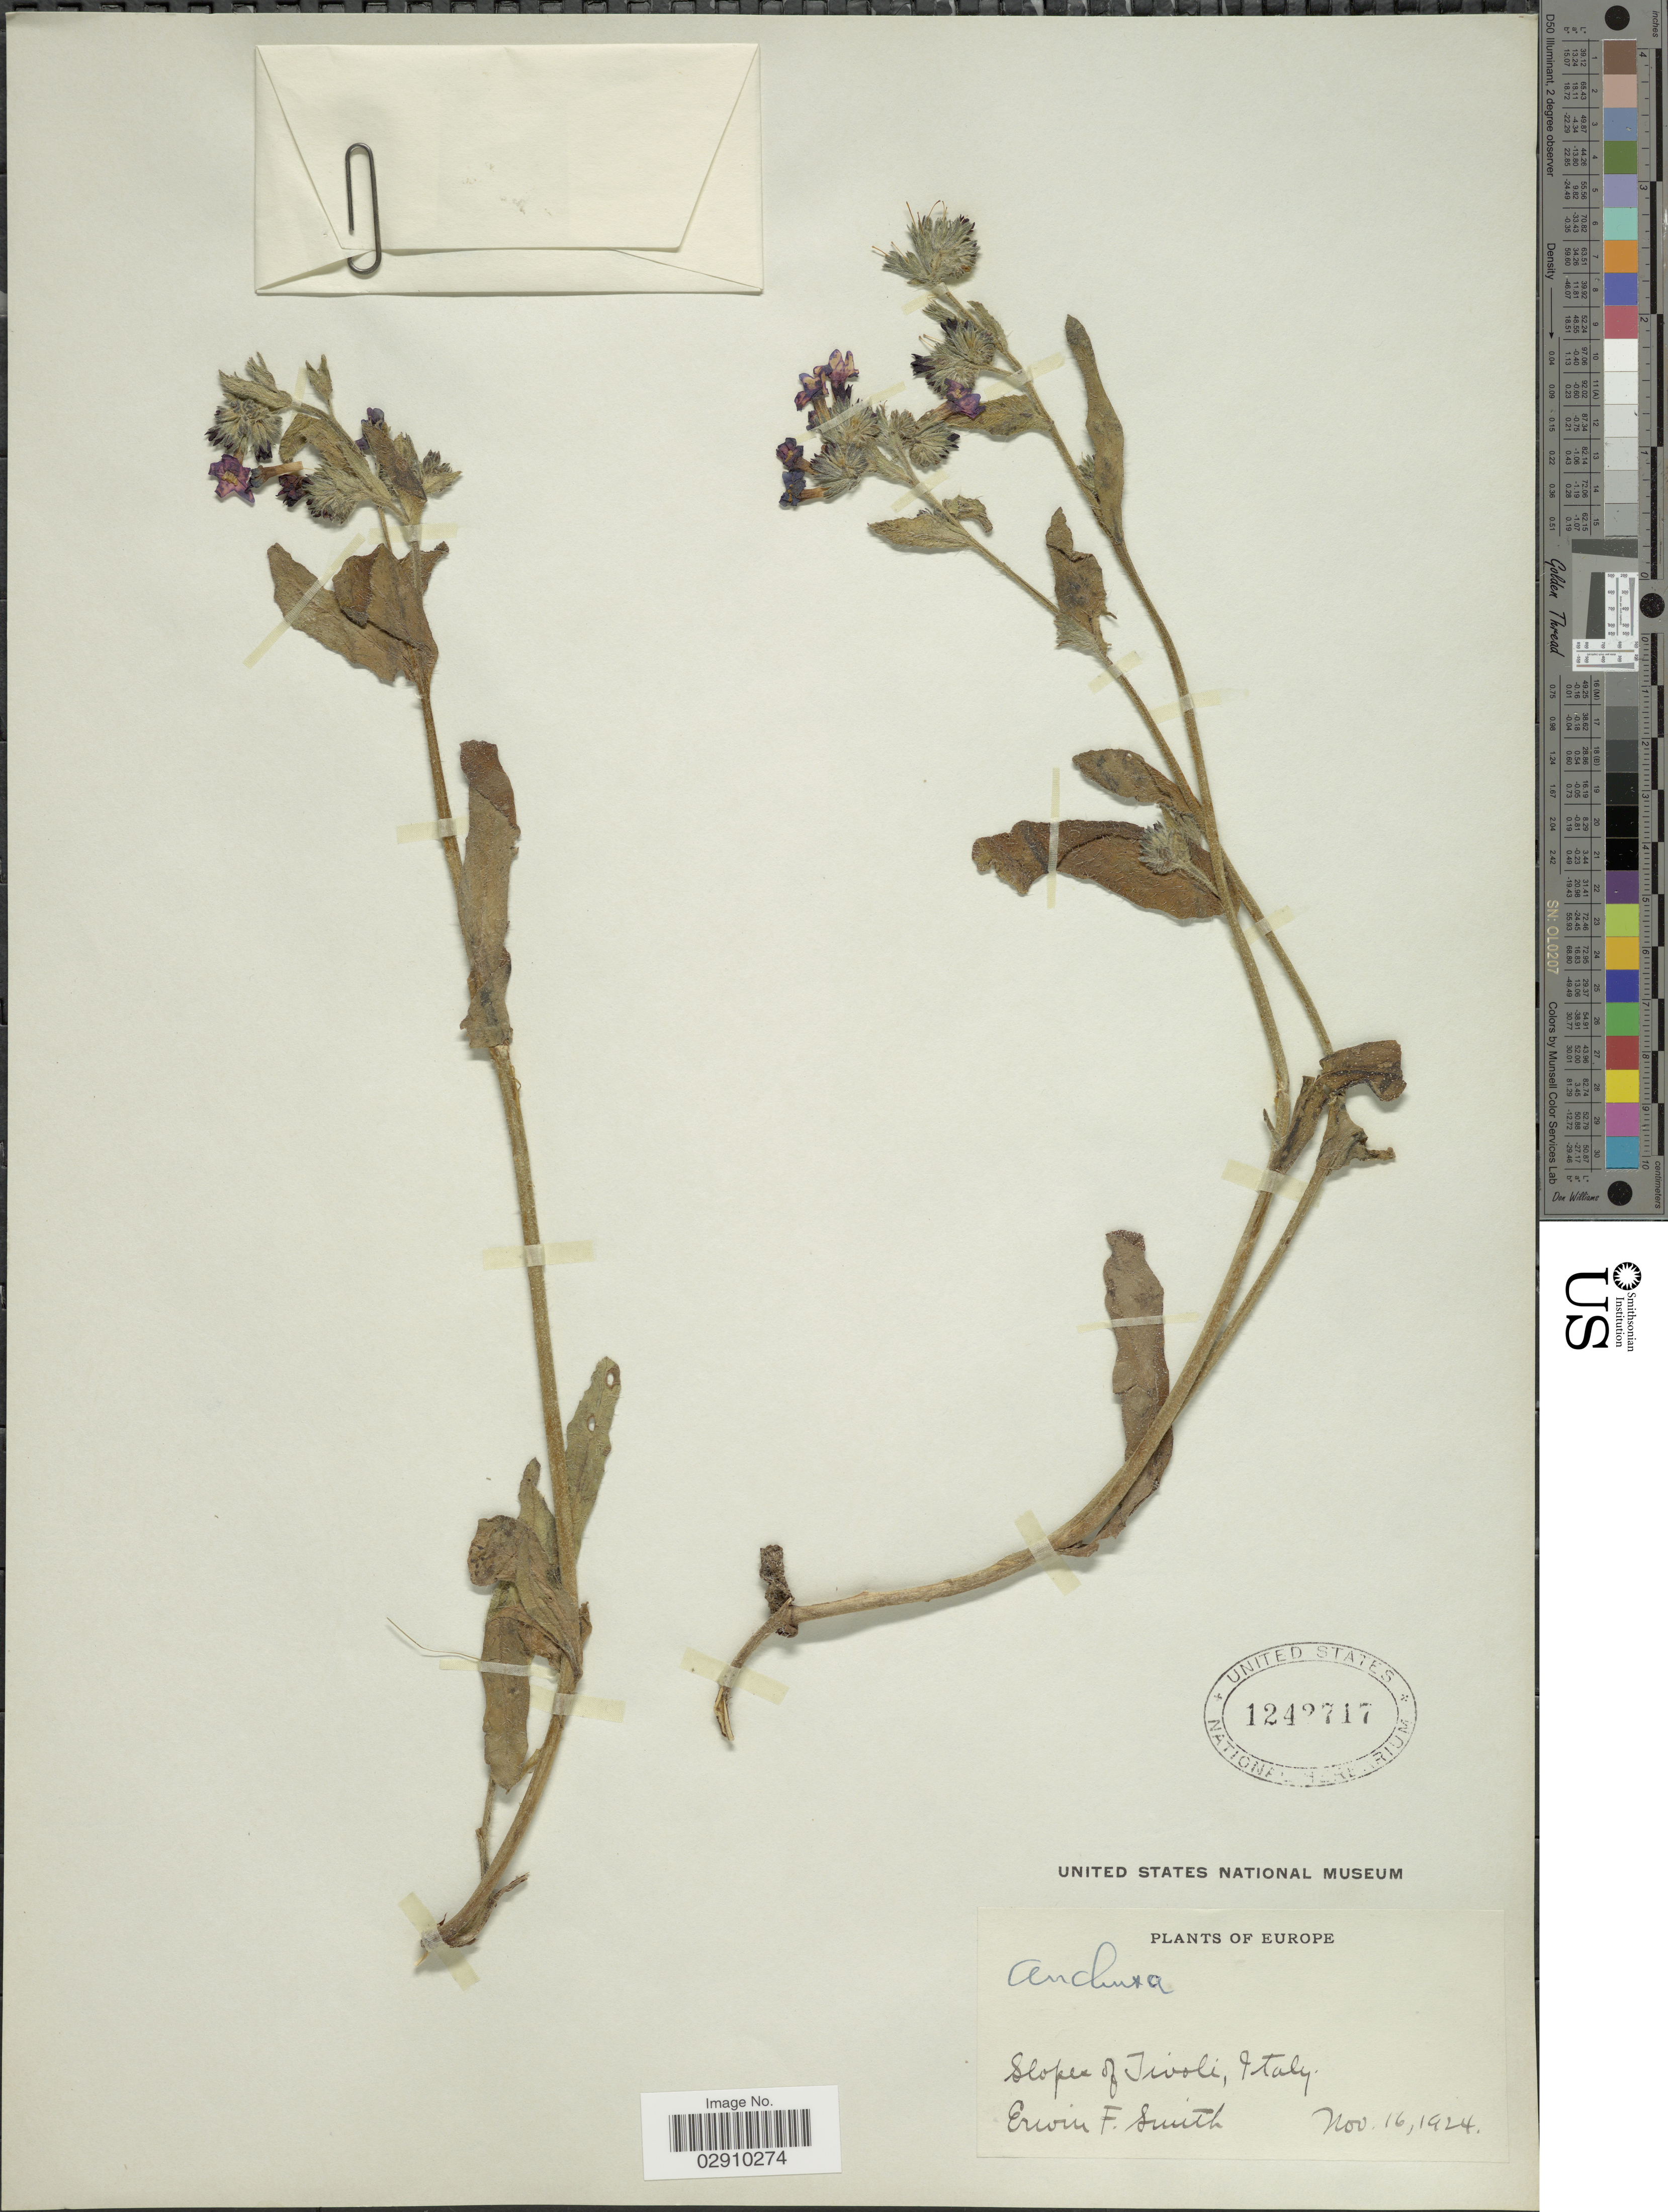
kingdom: Plantae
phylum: Tracheophyta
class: Magnoliopsida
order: Boraginales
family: Boraginaceae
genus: Anchusa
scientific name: Anchusa sp.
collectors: E. F. Smith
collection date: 1924-11-16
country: Italy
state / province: Lazio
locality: Slopes of Tivoli.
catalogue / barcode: US 1242717